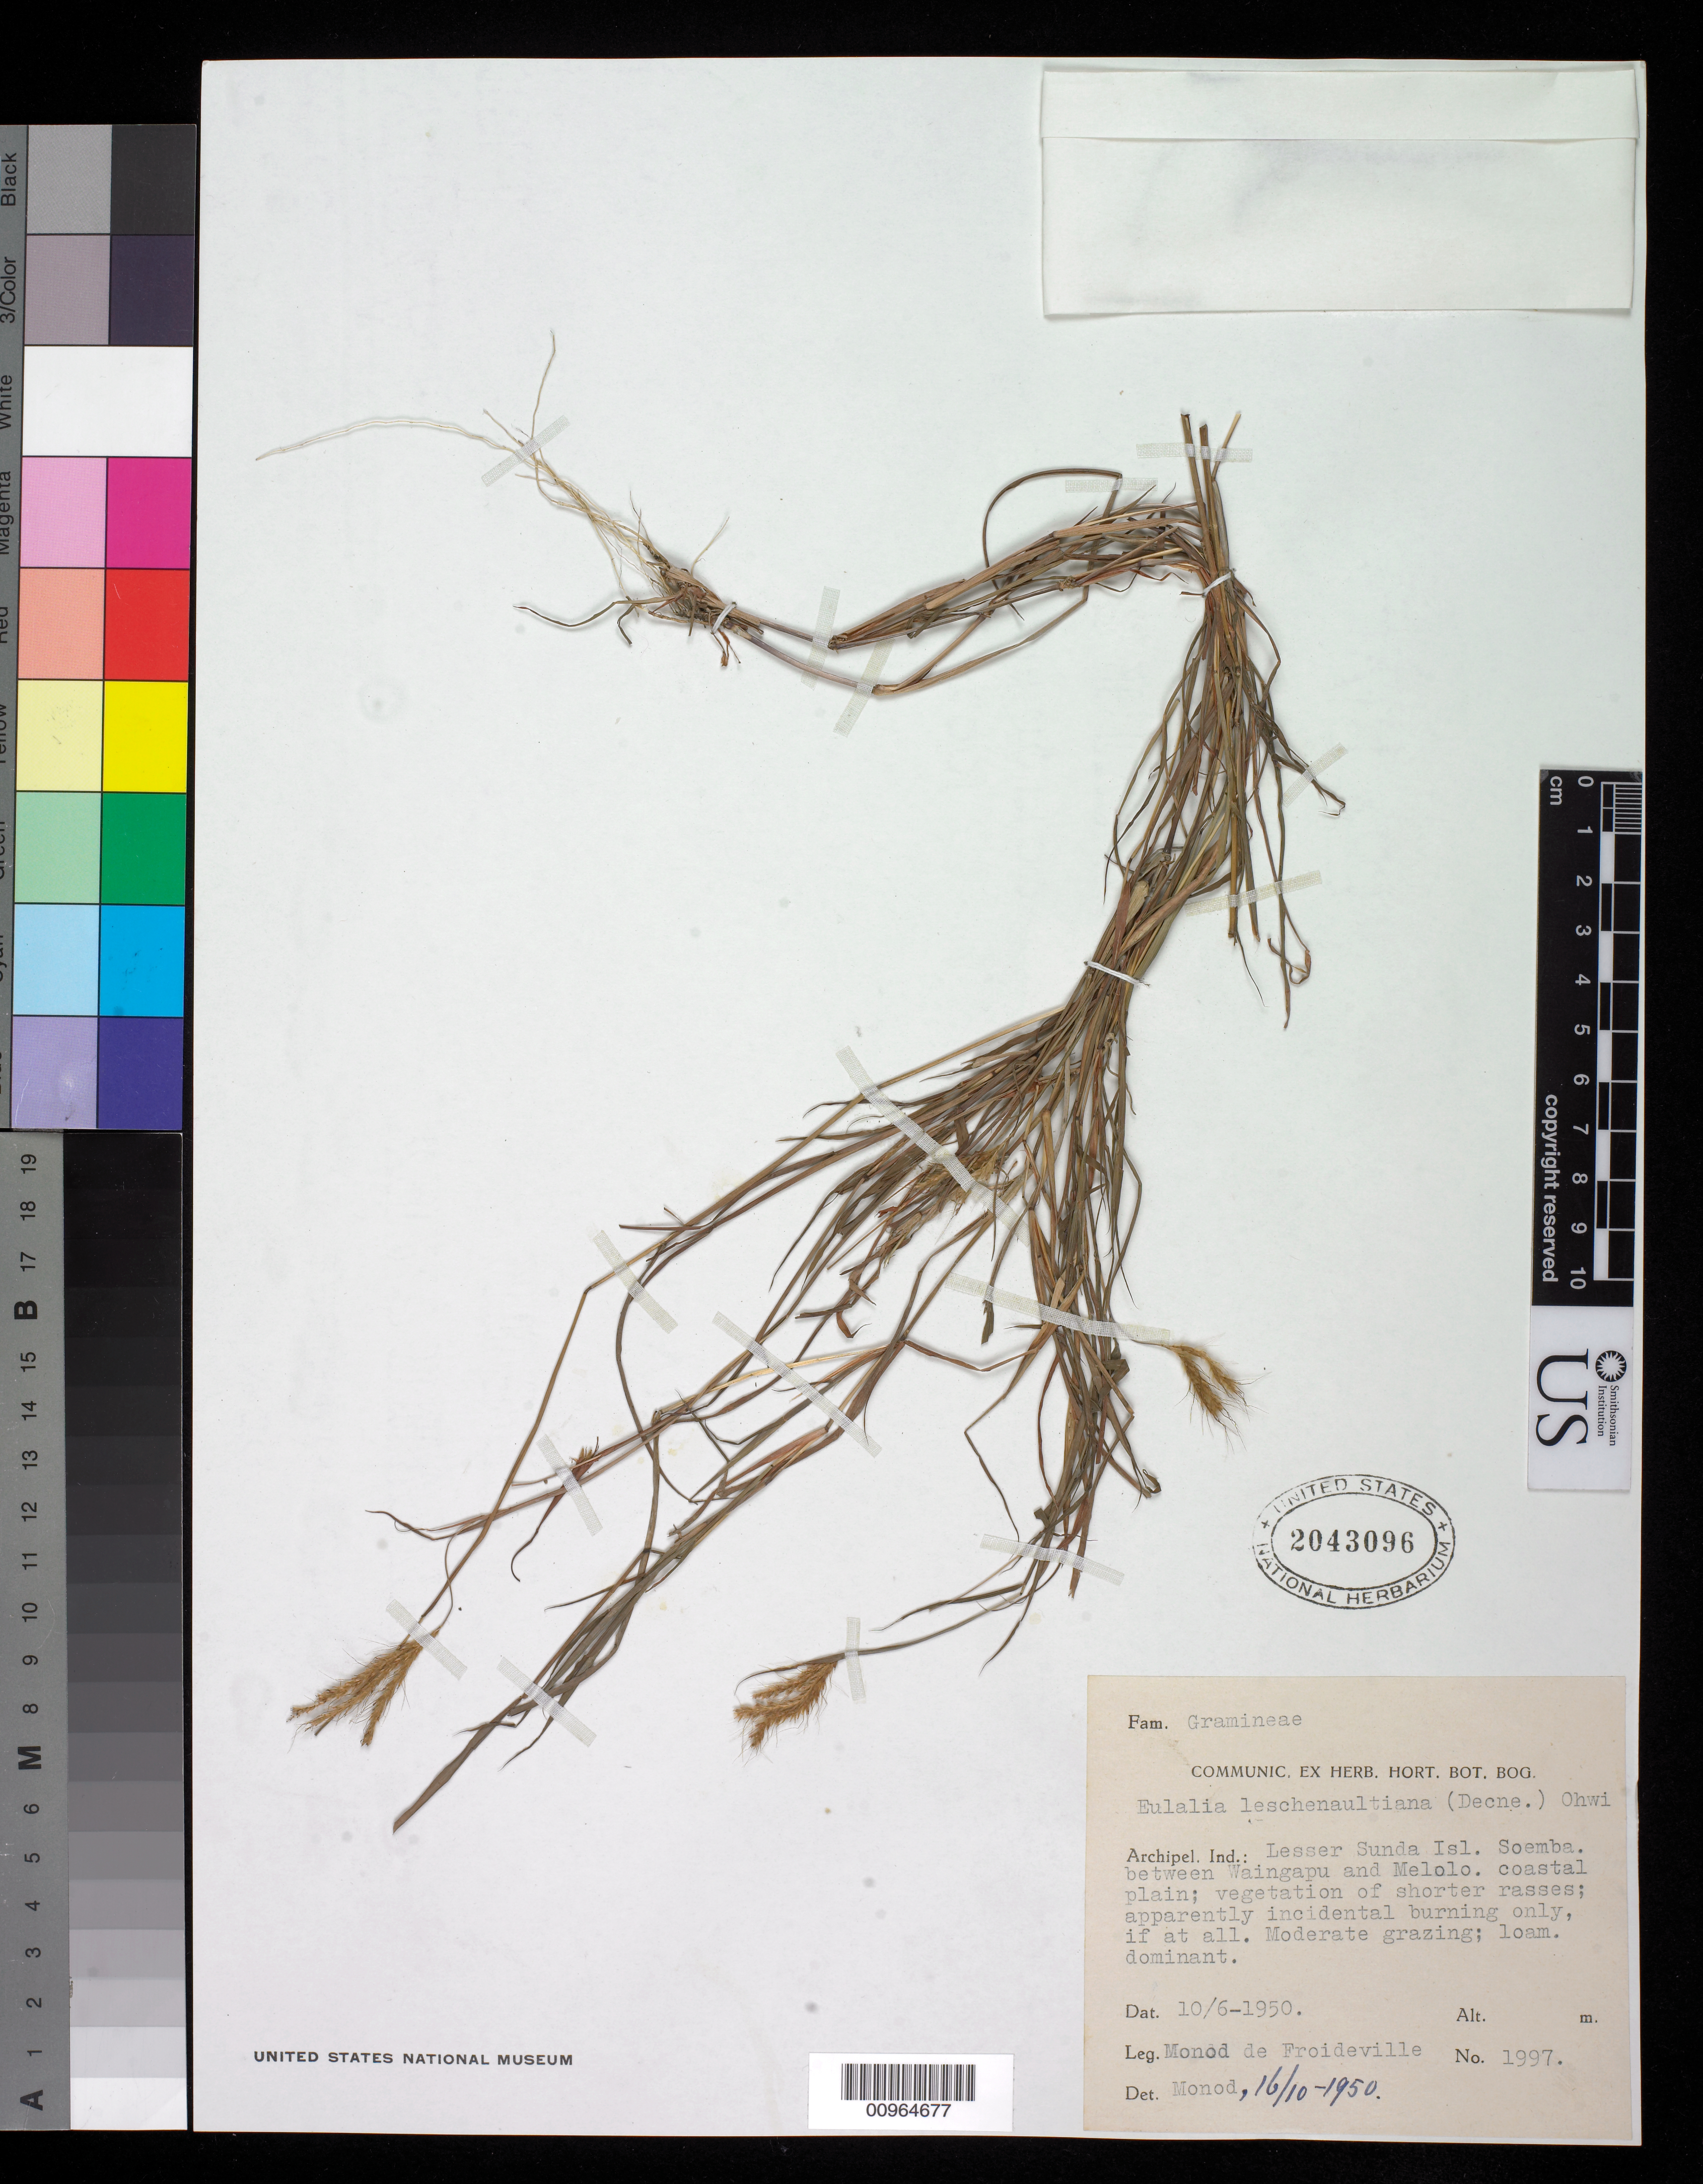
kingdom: Plantae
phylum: Tracheophyta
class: Liliopsida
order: Poales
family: Poaceae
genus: Eulalia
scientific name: Eulalia leschenaultiana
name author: (Decne.) Ohwi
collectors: C. Monod de F.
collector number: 1997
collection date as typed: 10 Jun 1950 or 06 Oct 1950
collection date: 1950-06-10 or 1950-10-06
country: Indonesia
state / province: Lesser Sunda Is.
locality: Lesser Sunda Isl. Soemba. Between Waingapu and Melolo.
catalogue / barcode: US 2043096